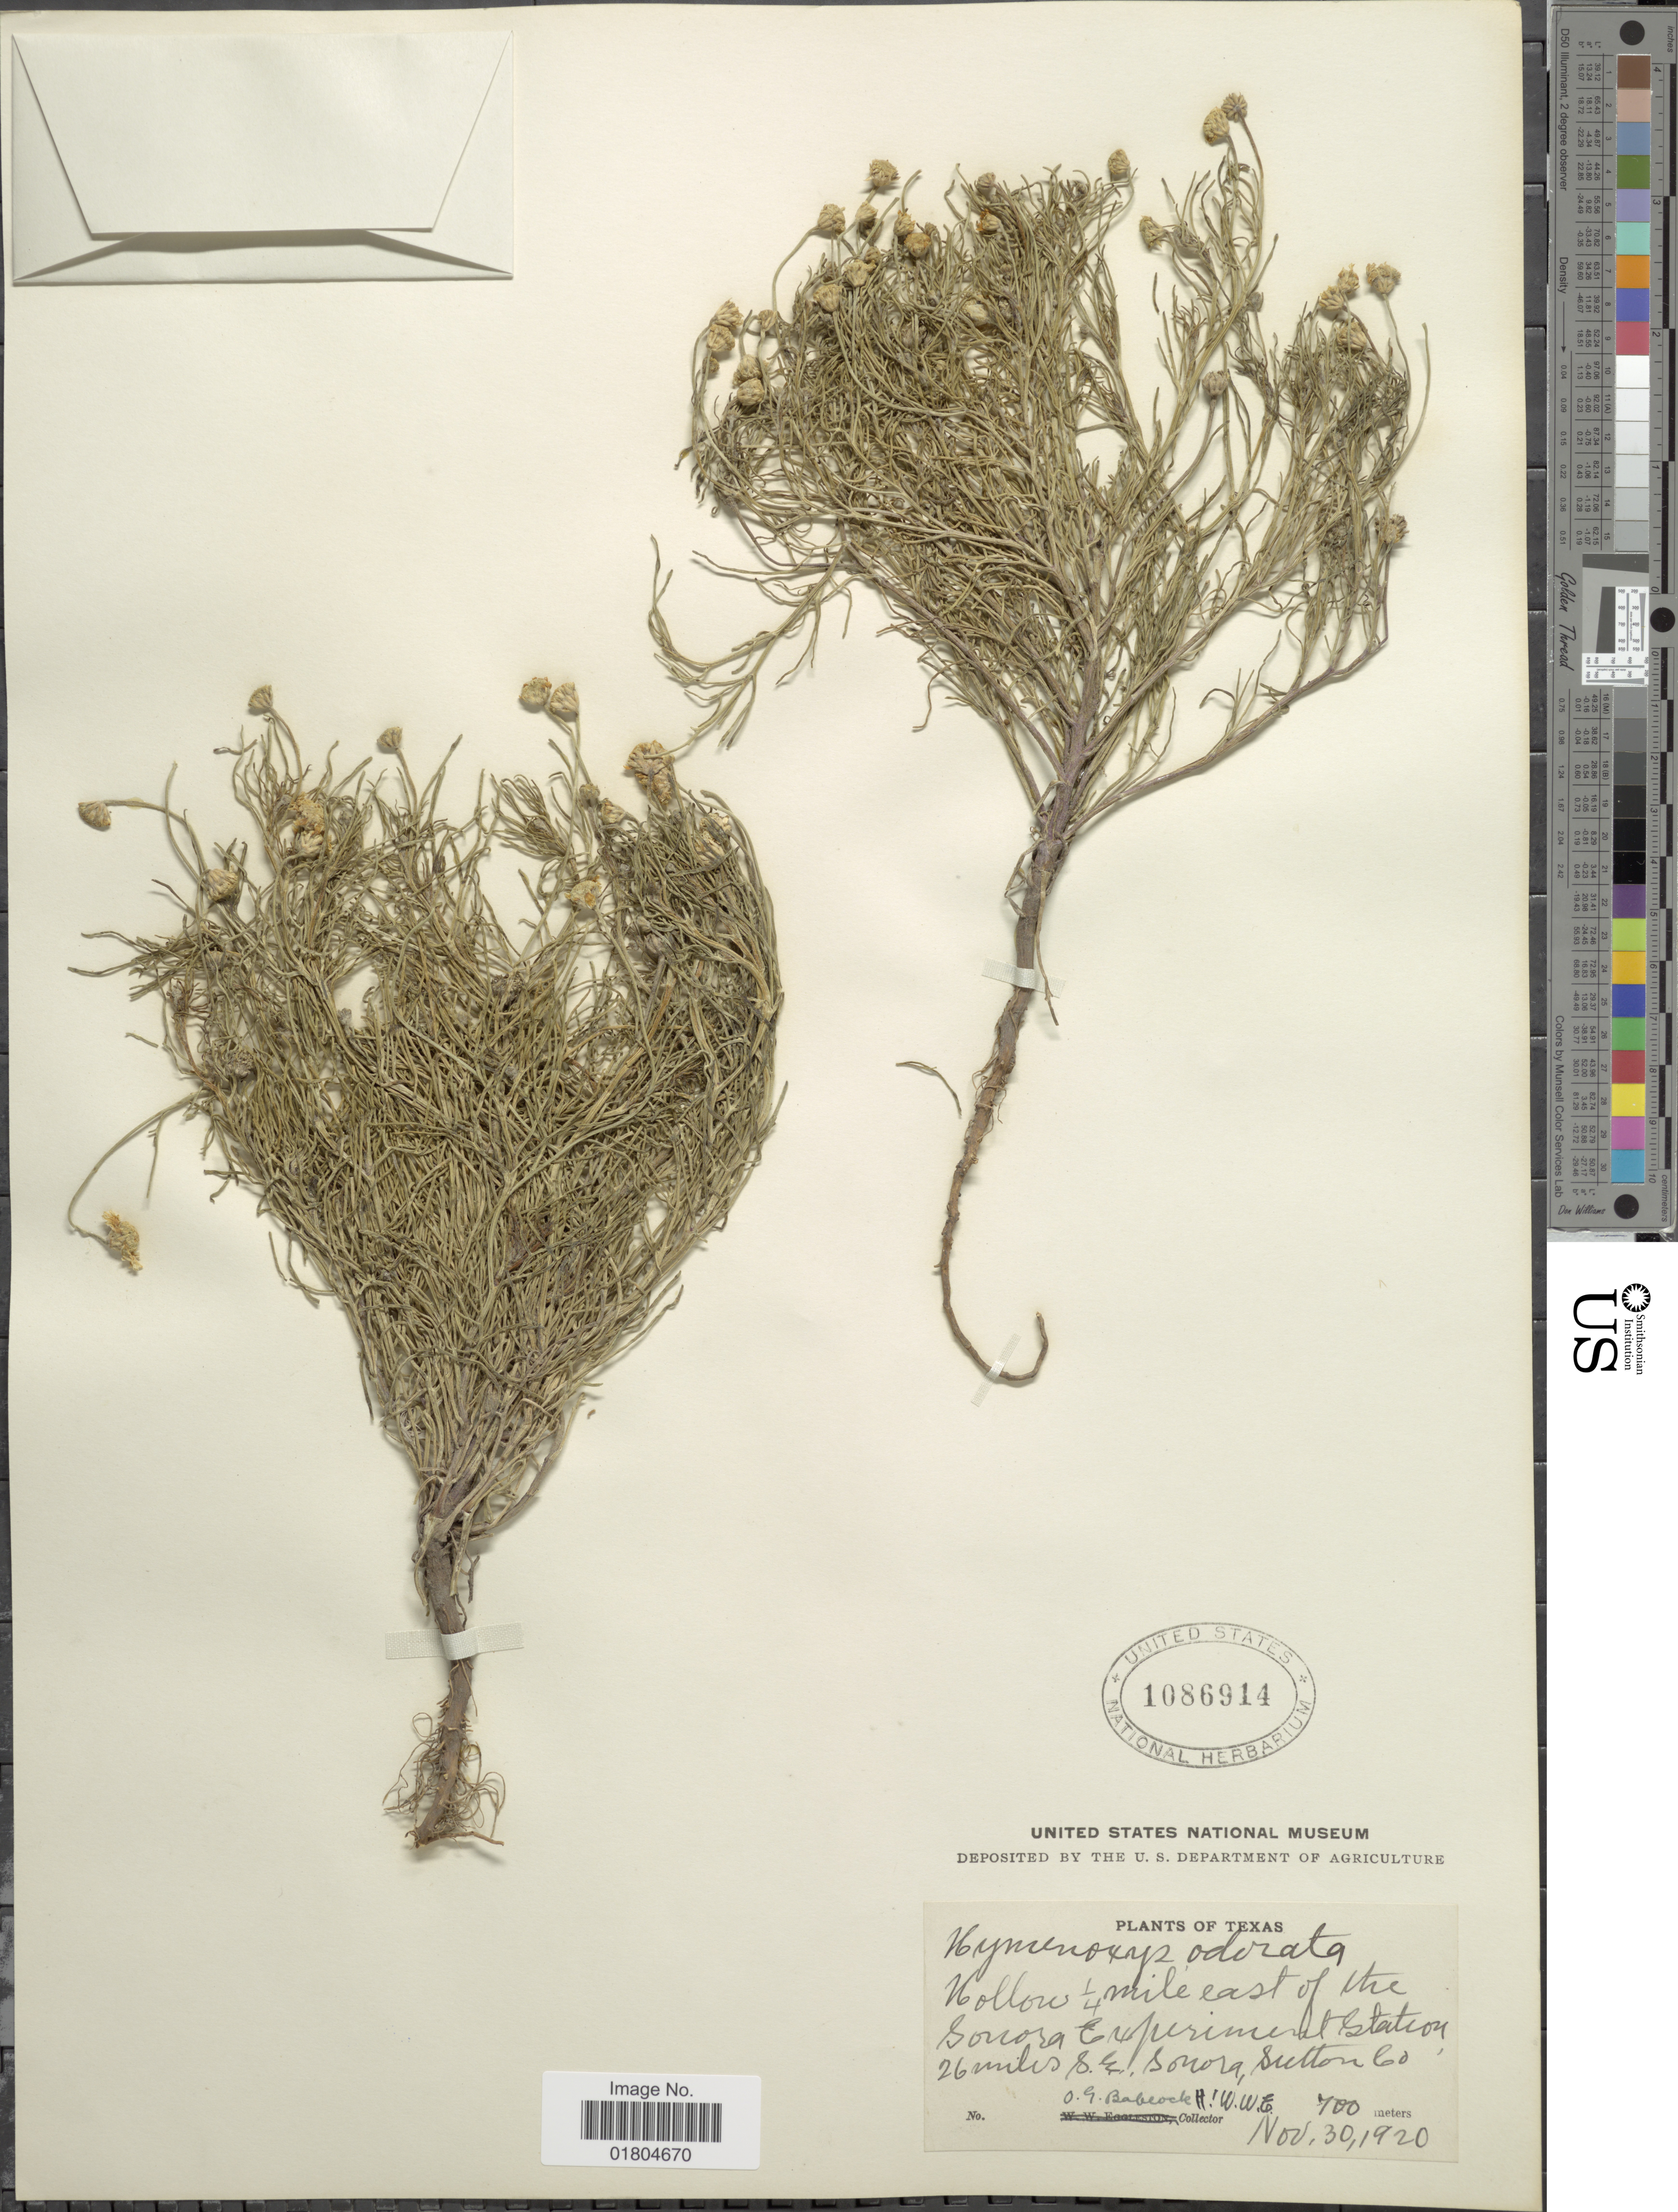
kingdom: Plantae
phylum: Tracheophyta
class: Magnoliopsida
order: Asterales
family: Asteraceae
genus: Hymenoxys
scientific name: Hymenoxys odorata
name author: DC.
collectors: O. Babcock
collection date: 1920-11-30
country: United States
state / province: Texas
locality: Hollow ¼ mile east of the Sonora Experiment Station 26 miles S.E. Sonora, Sutton Co.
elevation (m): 700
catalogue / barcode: US 1086914